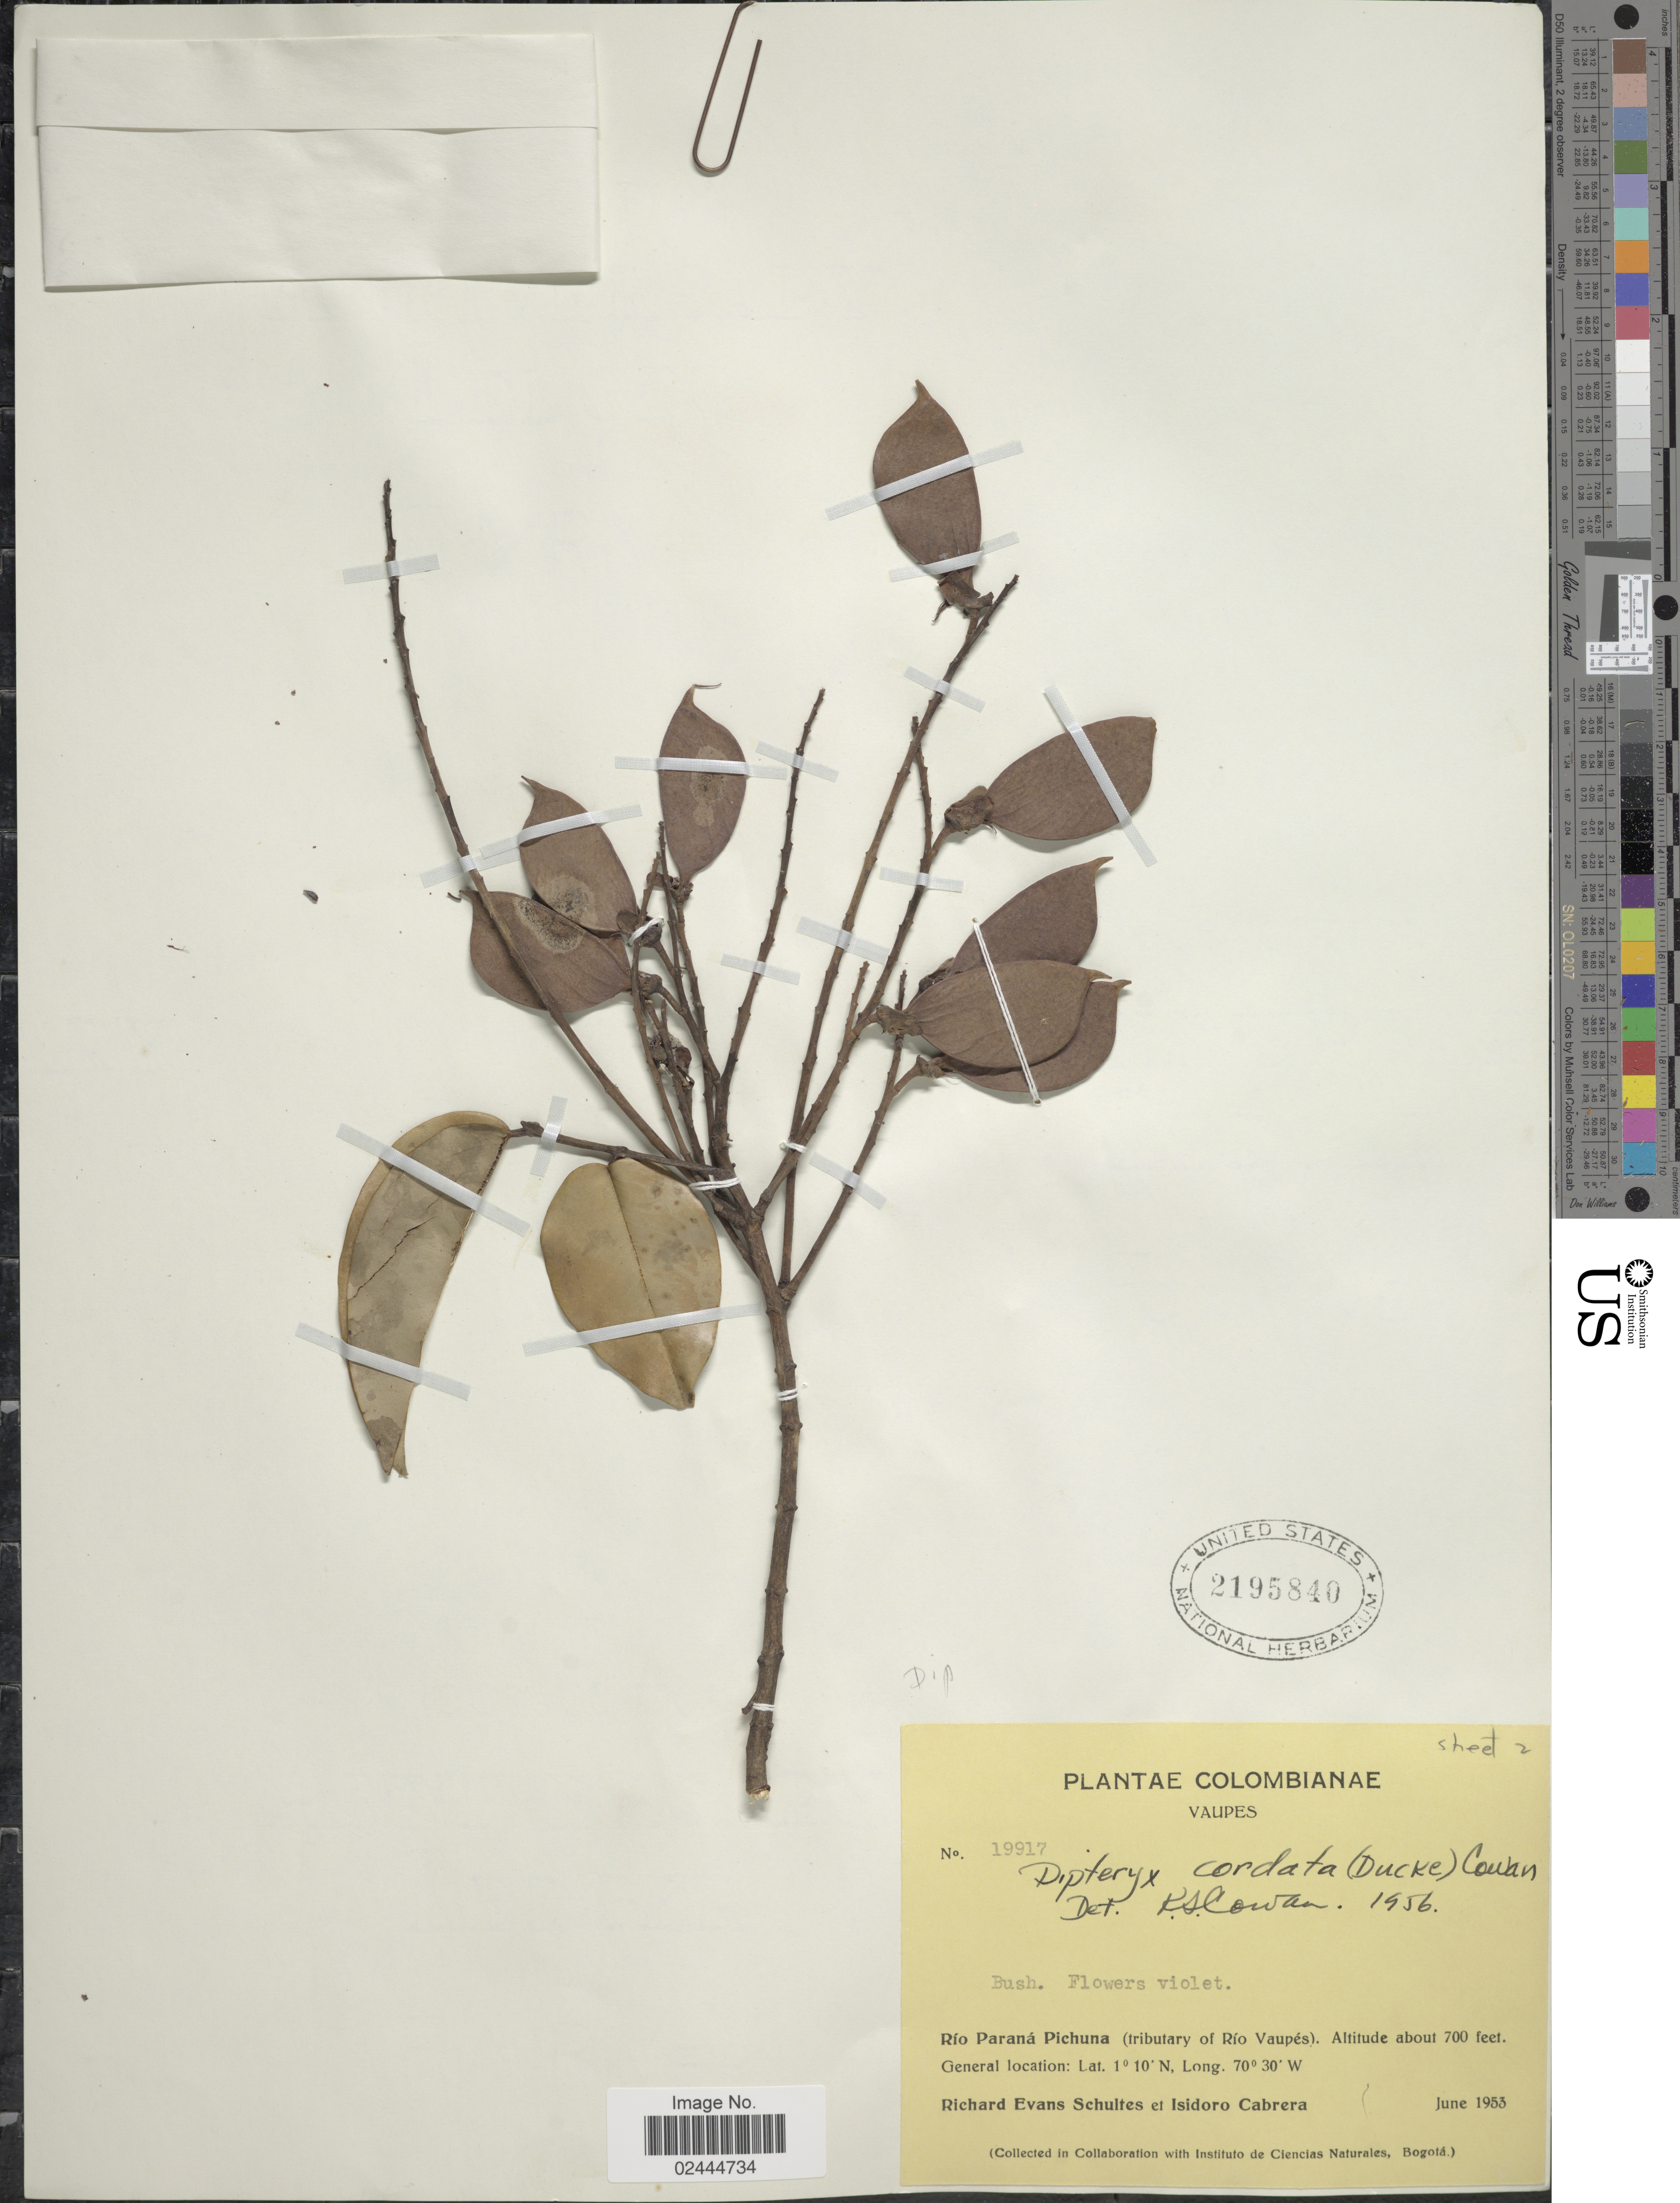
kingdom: Plantae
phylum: Tracheophyta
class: Magnoliopsida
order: Fabales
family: Fabaceae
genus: Taralea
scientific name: Taralea cordata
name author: Ducke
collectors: R. E. Schultes & I. Cabrera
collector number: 19917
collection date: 1953-06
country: Colombia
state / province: Vaupés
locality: Rio Parana Pichuna (tributary of Rio Vaupes)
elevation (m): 213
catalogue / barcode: US 2195840